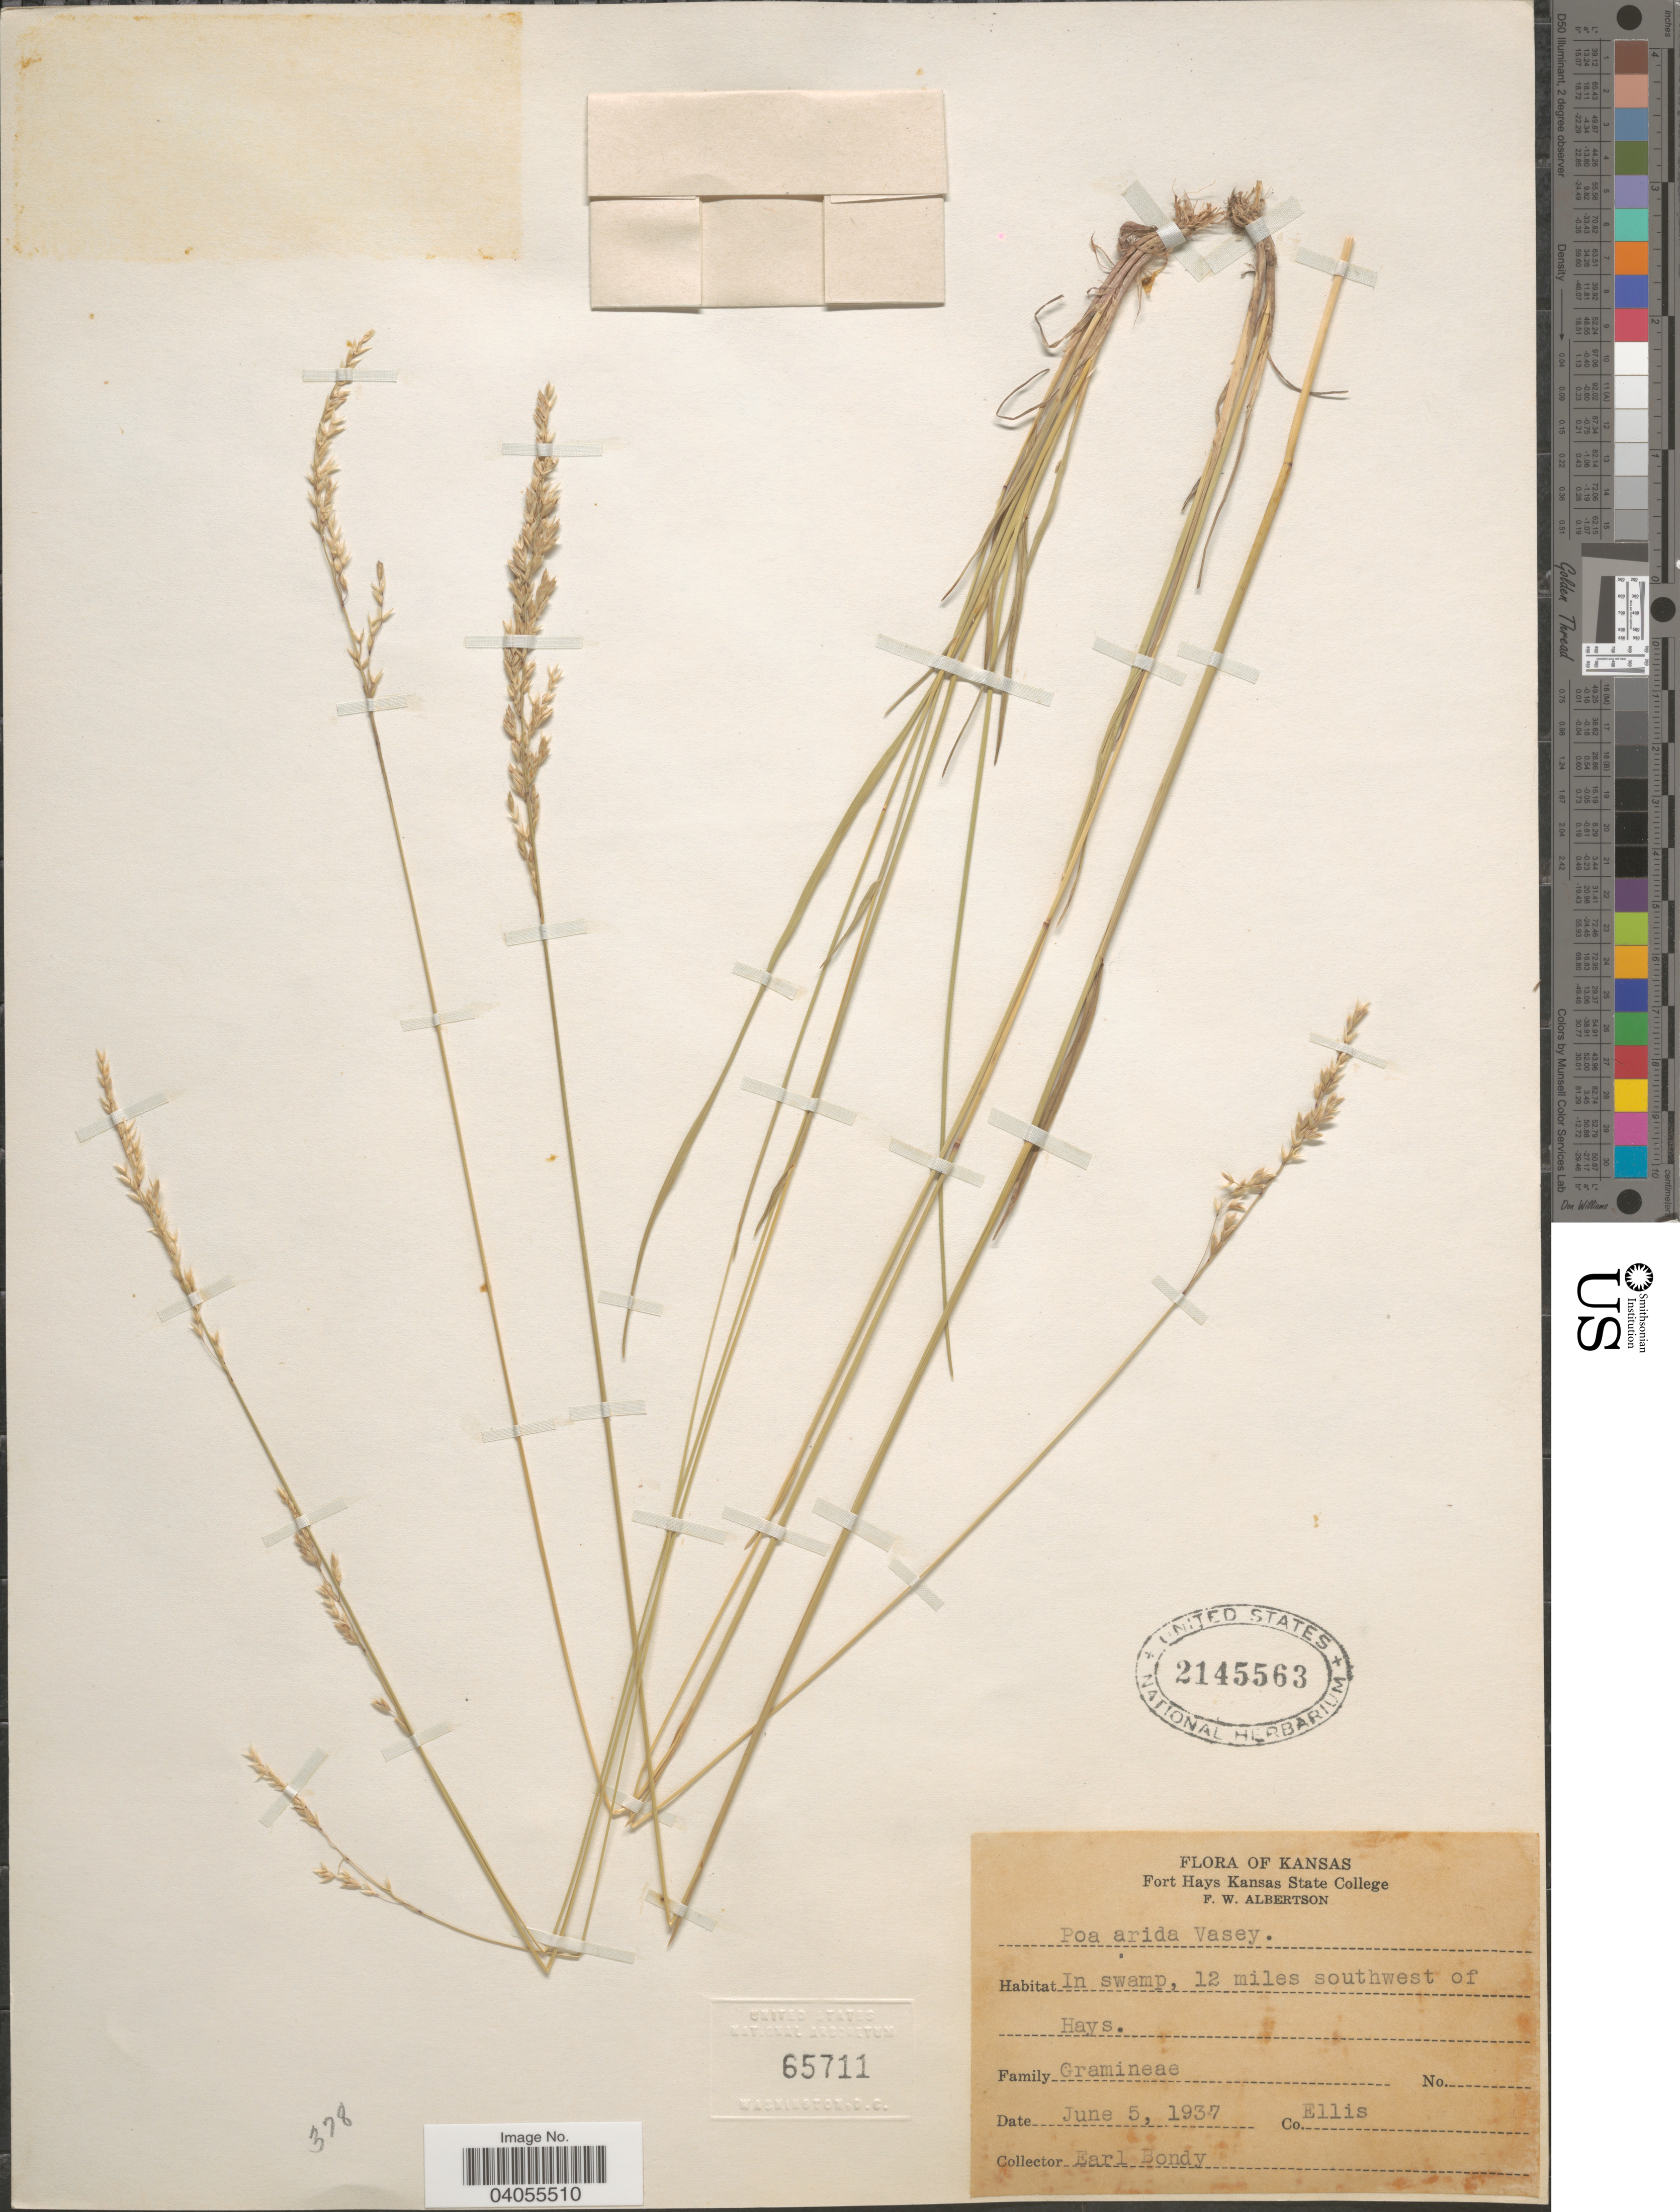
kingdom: Plantae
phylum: Tracheophyta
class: Liliopsida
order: Poales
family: Poaceae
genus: Poa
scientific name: Poa arida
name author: Vasey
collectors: E. Bondy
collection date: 1937-06-05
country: United States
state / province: Kansas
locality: In swamp, 12 miles southwest of Hays. Co. Ellis.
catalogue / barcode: US 2145563